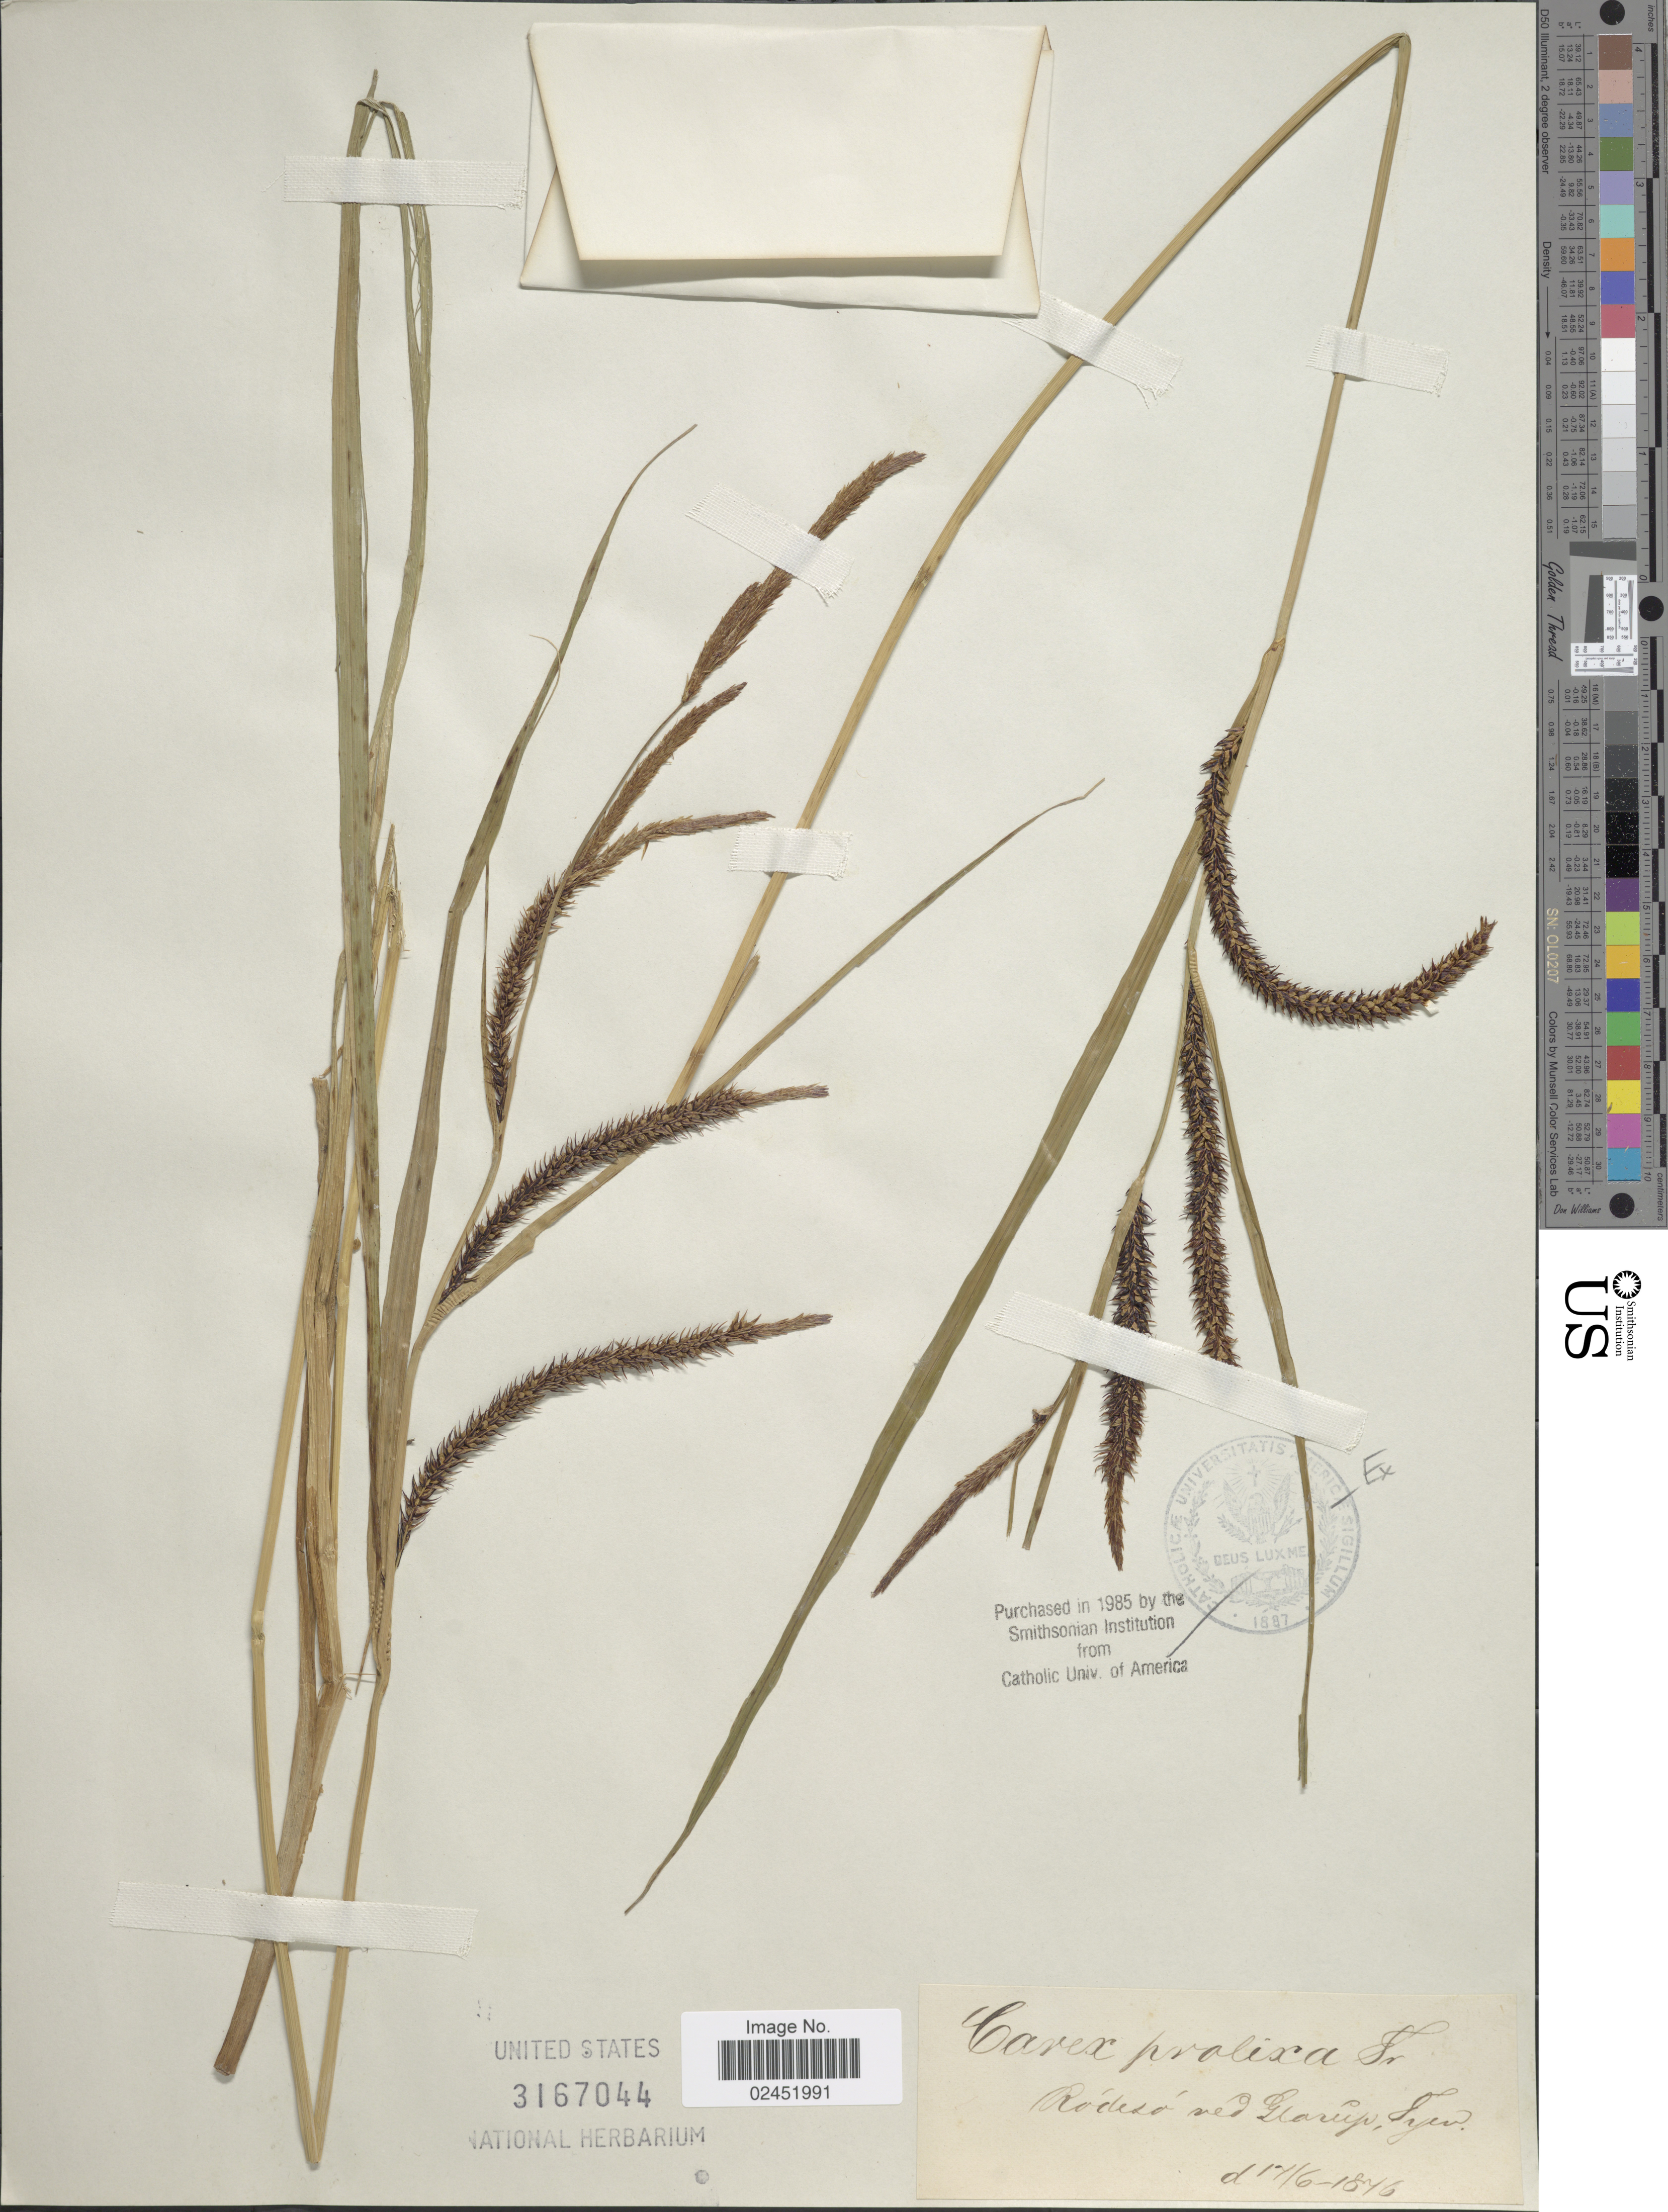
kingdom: Plantae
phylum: Tracheophyta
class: Liliopsida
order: Poales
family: Cyperaceae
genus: Carex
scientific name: Carex x prolixa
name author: Fr.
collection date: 1875-06-17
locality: Ródesó ved Glarup, Tyen [interpreted]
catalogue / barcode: US 3167044